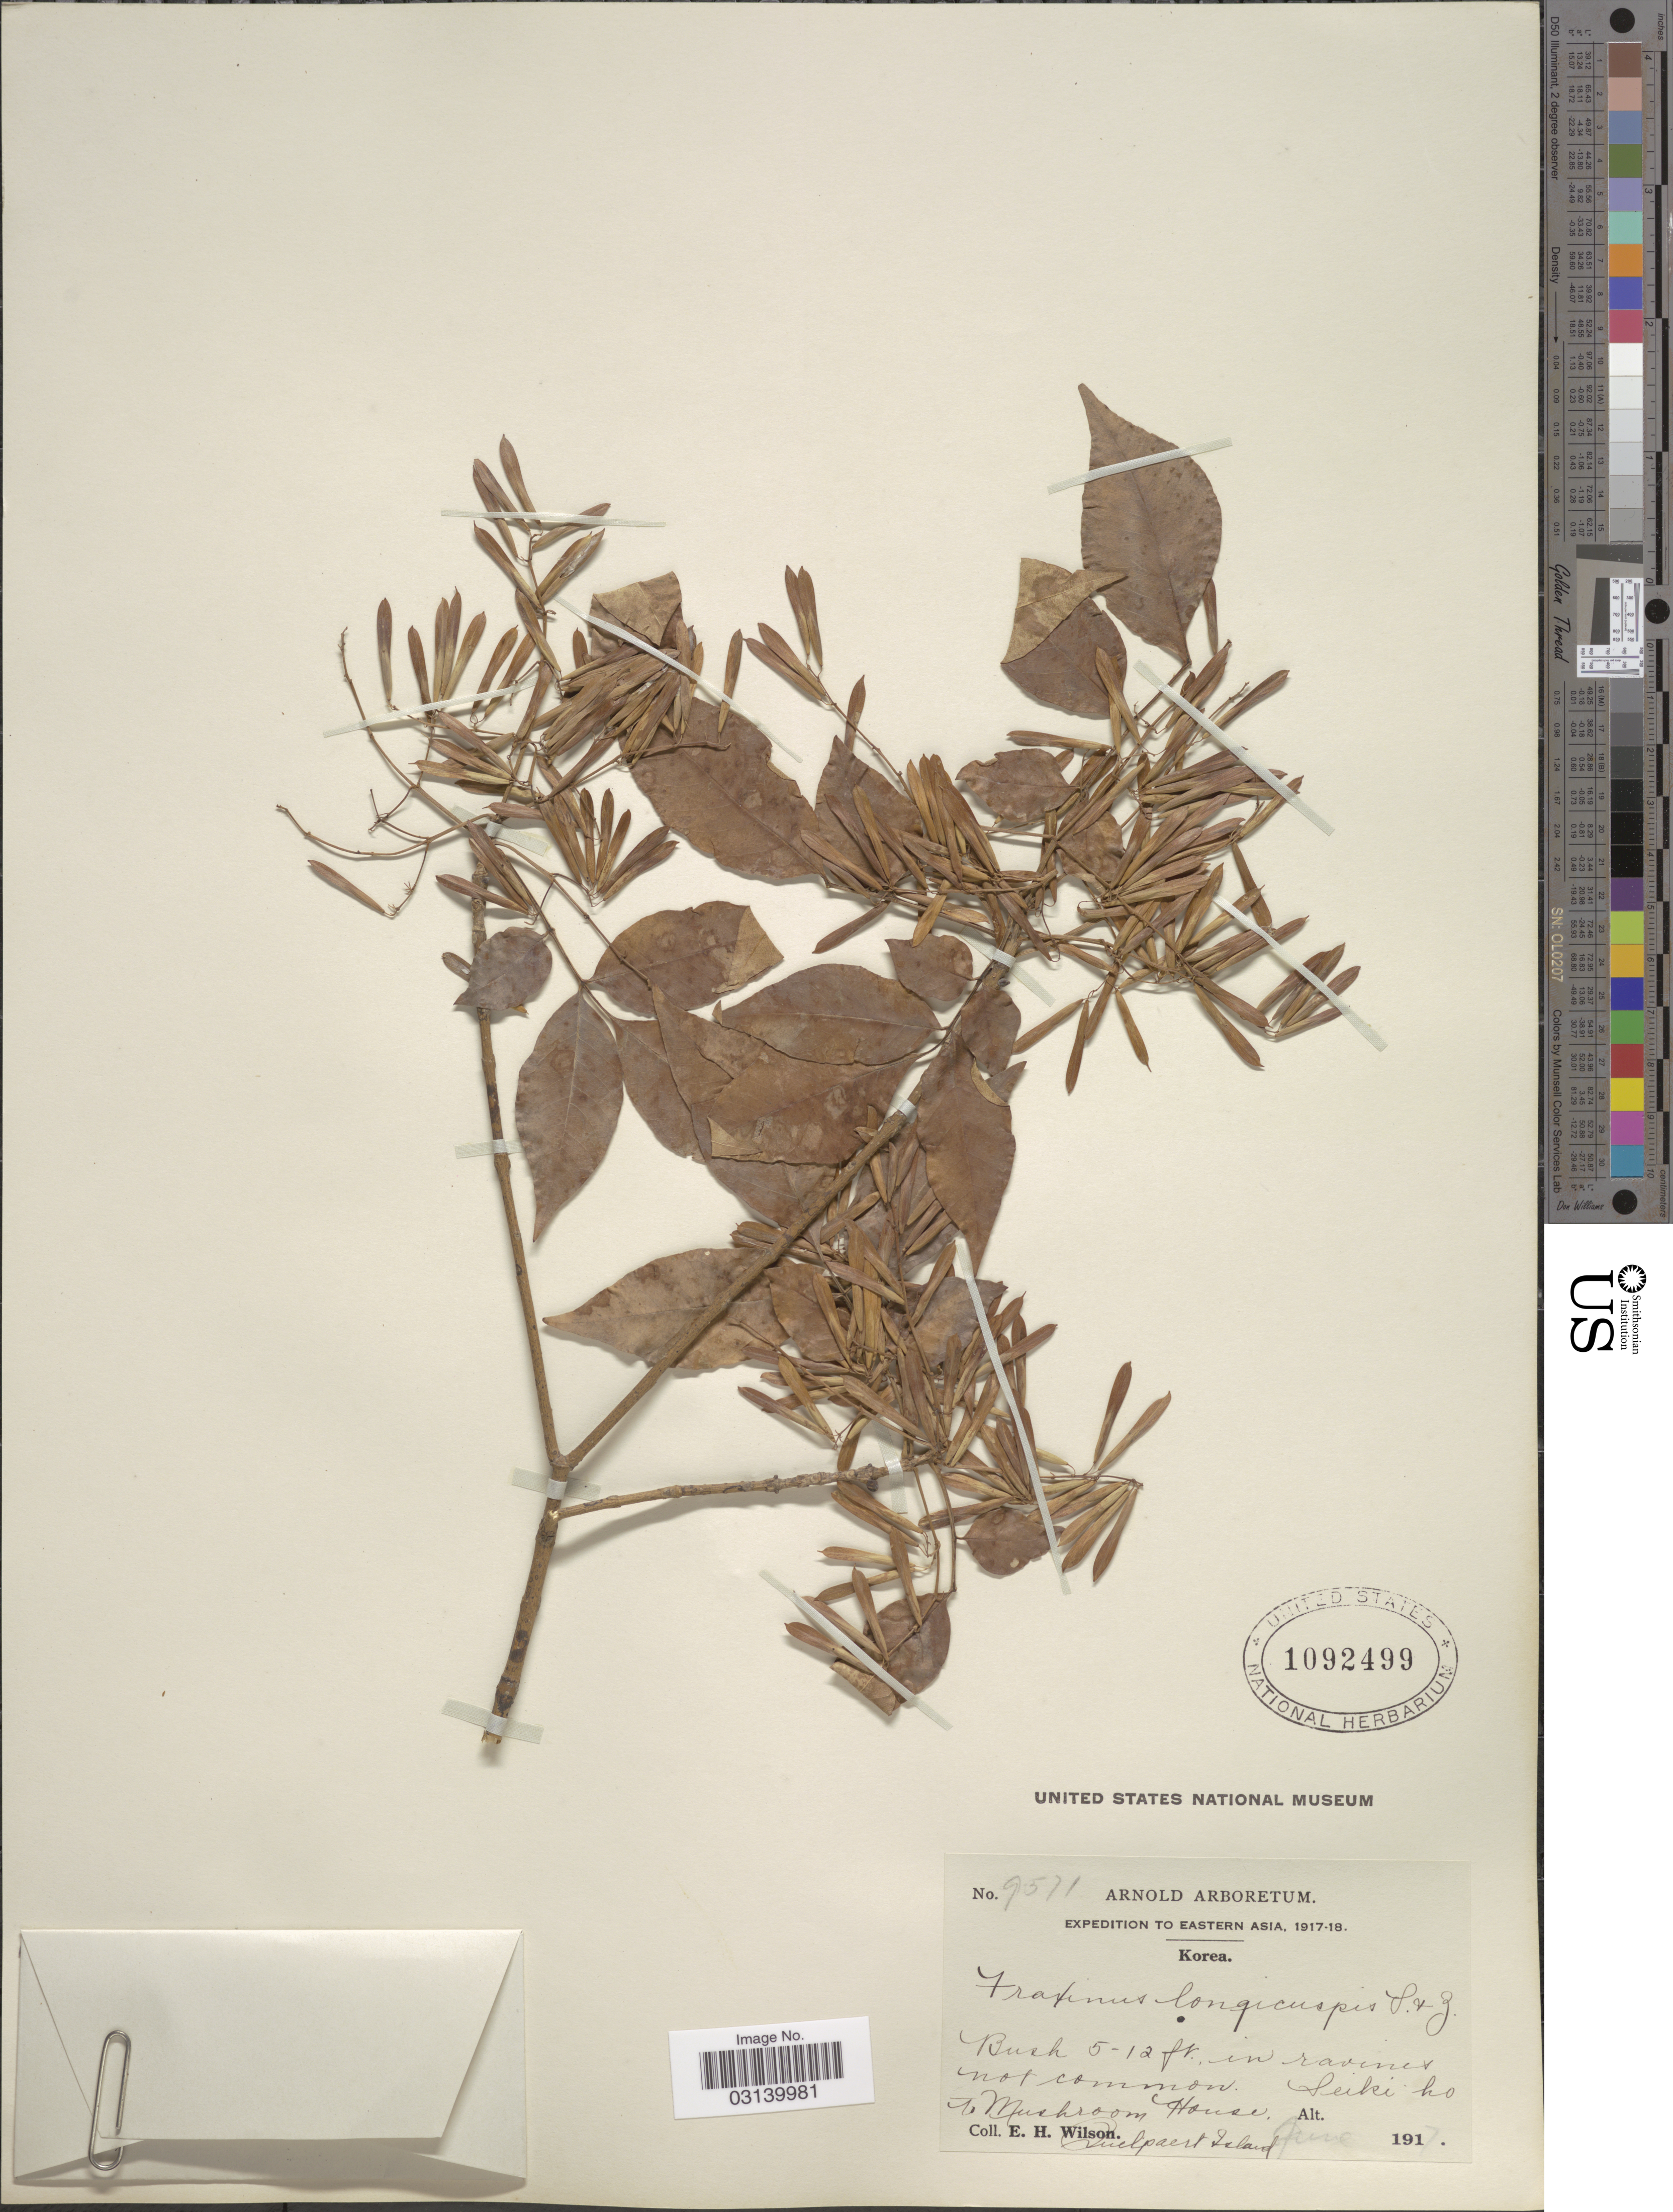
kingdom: Plantae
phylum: Tracheophyta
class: Magnoliopsida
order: Lamiales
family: Oleaceae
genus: Fraxinus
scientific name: Fraxinus longicuspis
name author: Siebold & Zucc.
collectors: E. Wilson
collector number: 9571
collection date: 1917-04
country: South Korea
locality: Eastern Asia. Seiki-ho to Mushroom House. Quelpaert Island.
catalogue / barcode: US 1092499